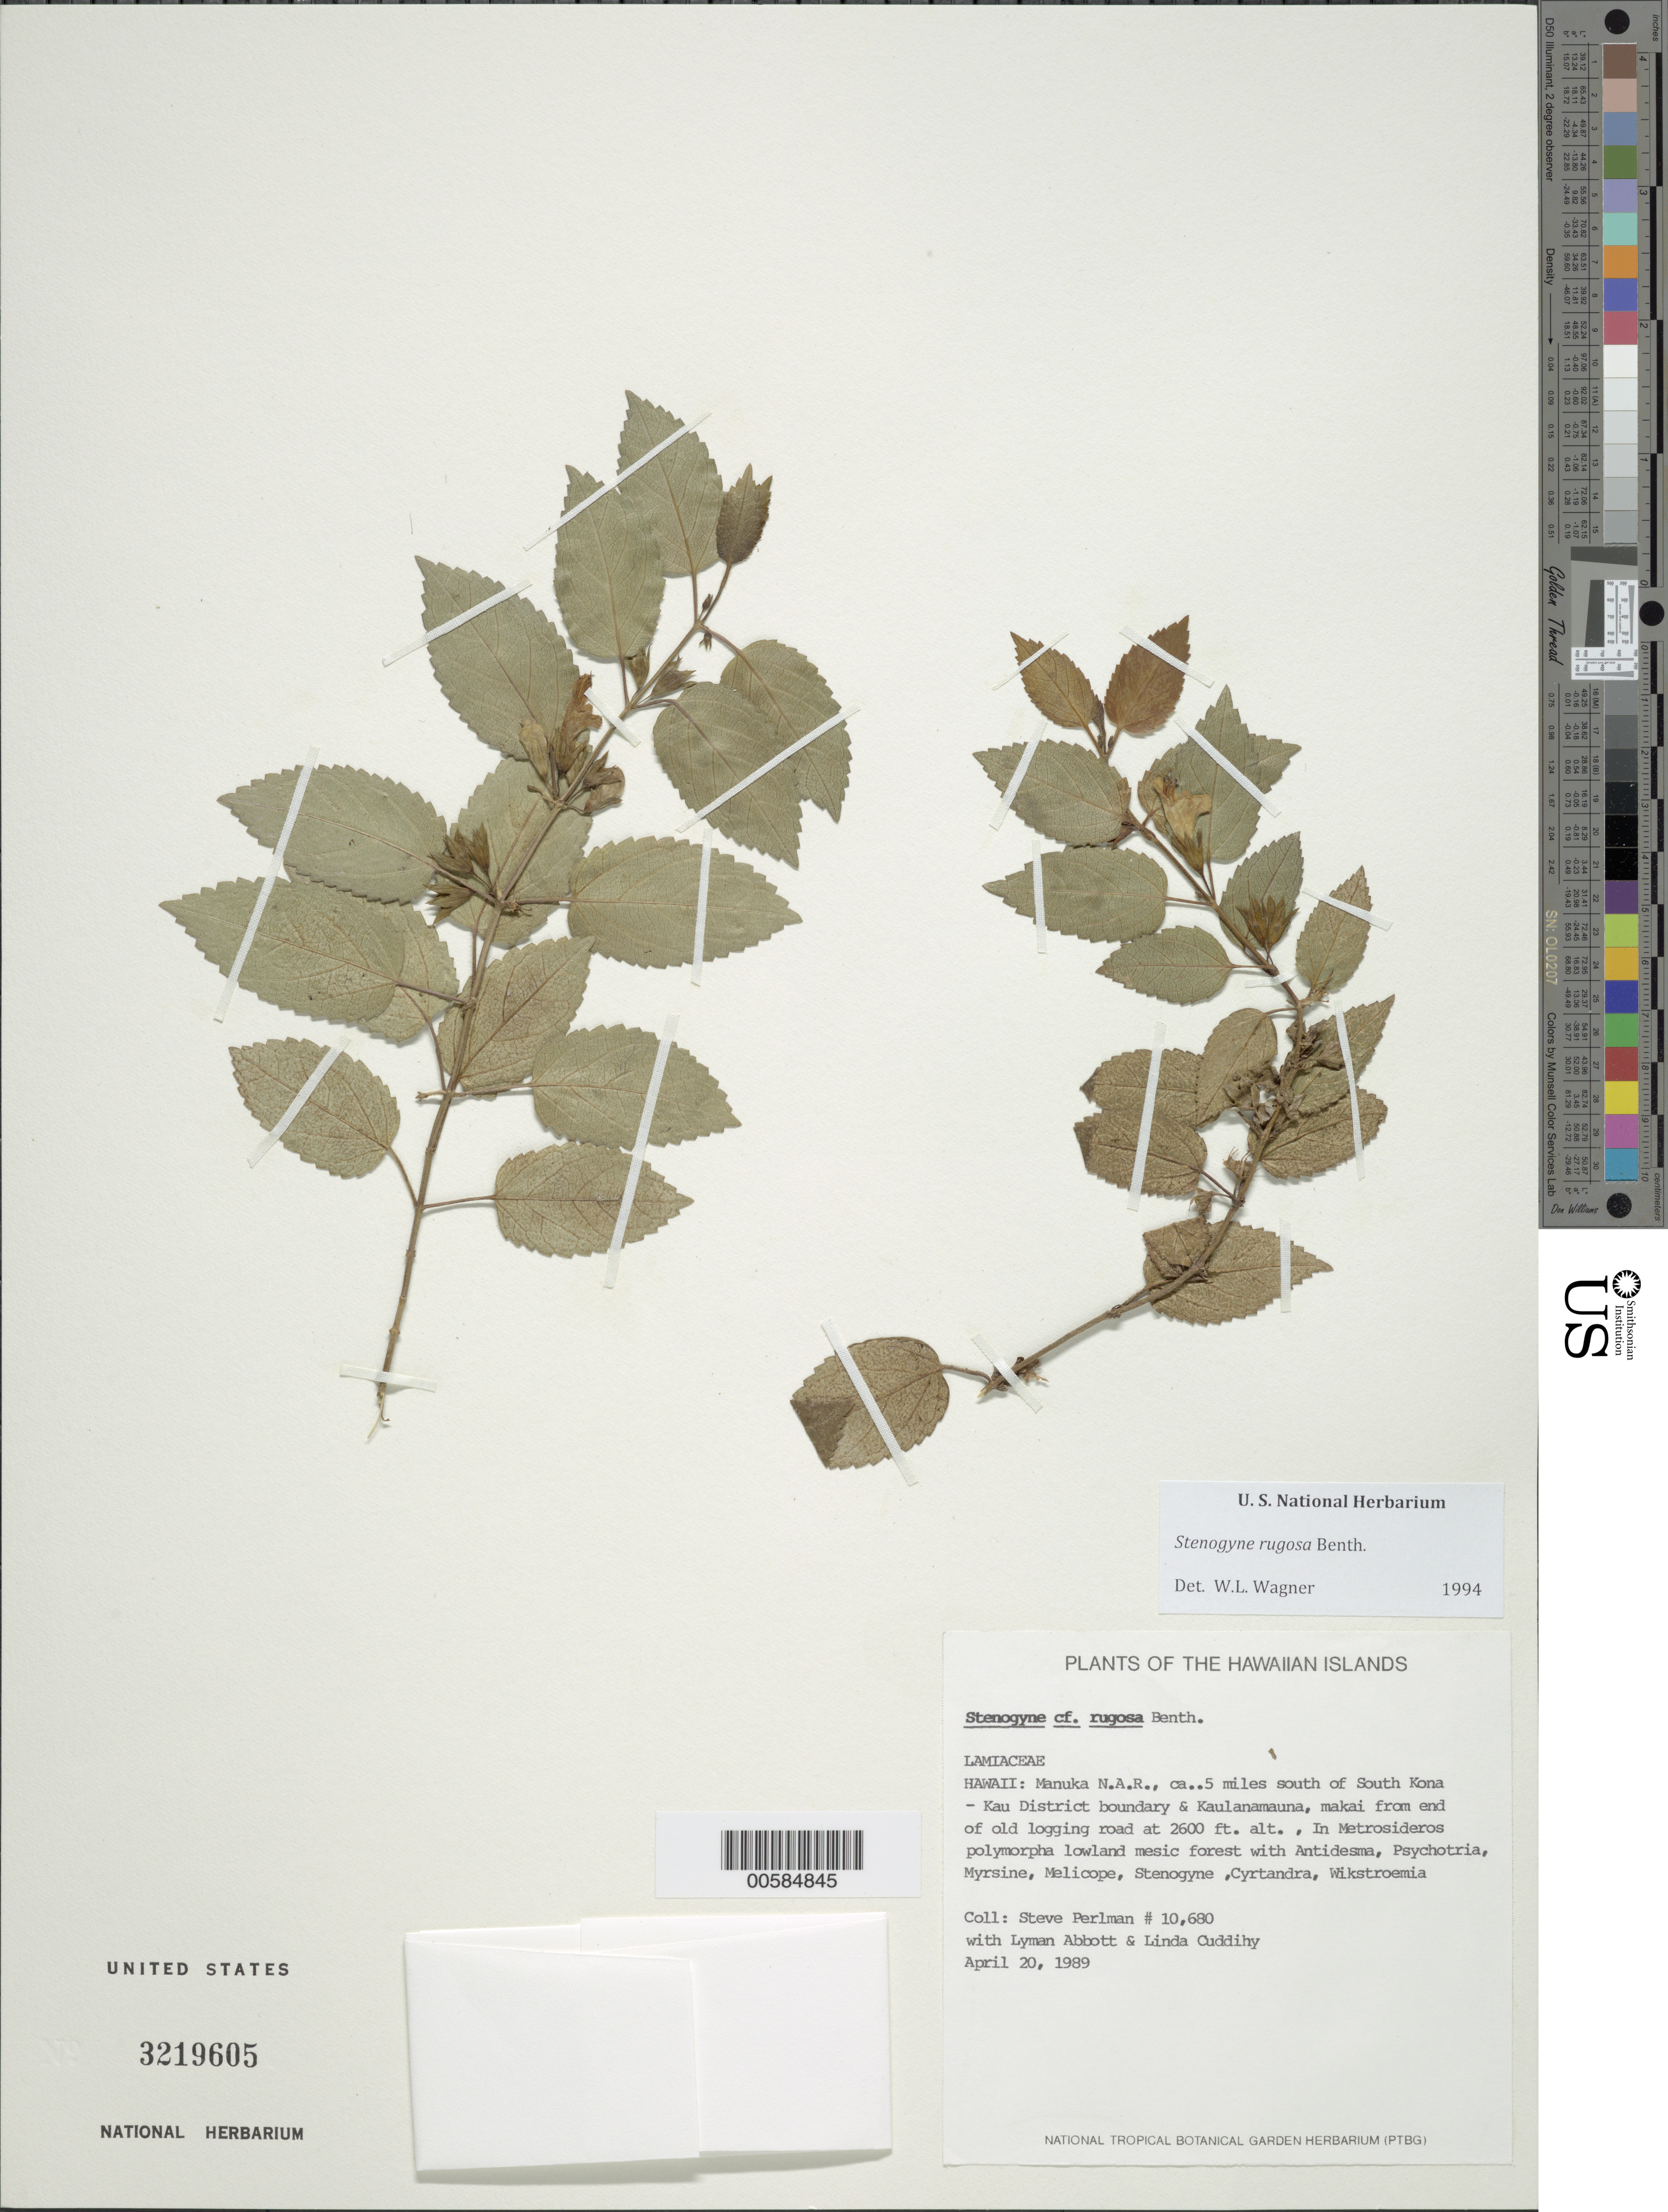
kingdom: Plantae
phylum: Tracheophyta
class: Magnoliopsida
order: Lamiales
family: Lamiaceae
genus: Stenogyne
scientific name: Stenogyne rugosa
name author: Benth.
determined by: Wagner, W. L., (BOT), Smithsonian Institution - National Museum of Natural History (UNITED STATES)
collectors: S. P. Perlman, L. Abbott & L. Cuddihy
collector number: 10680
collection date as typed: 20 Apr 1989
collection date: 1989-04-20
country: United States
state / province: Hawaii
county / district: Hawaii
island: Hawaii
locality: Manuka N.A.R., ca .5 mi S of South Kona-Kau Dist boundary & Kaulanamauna, makei from end of old logging road.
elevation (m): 792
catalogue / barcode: US 3219605